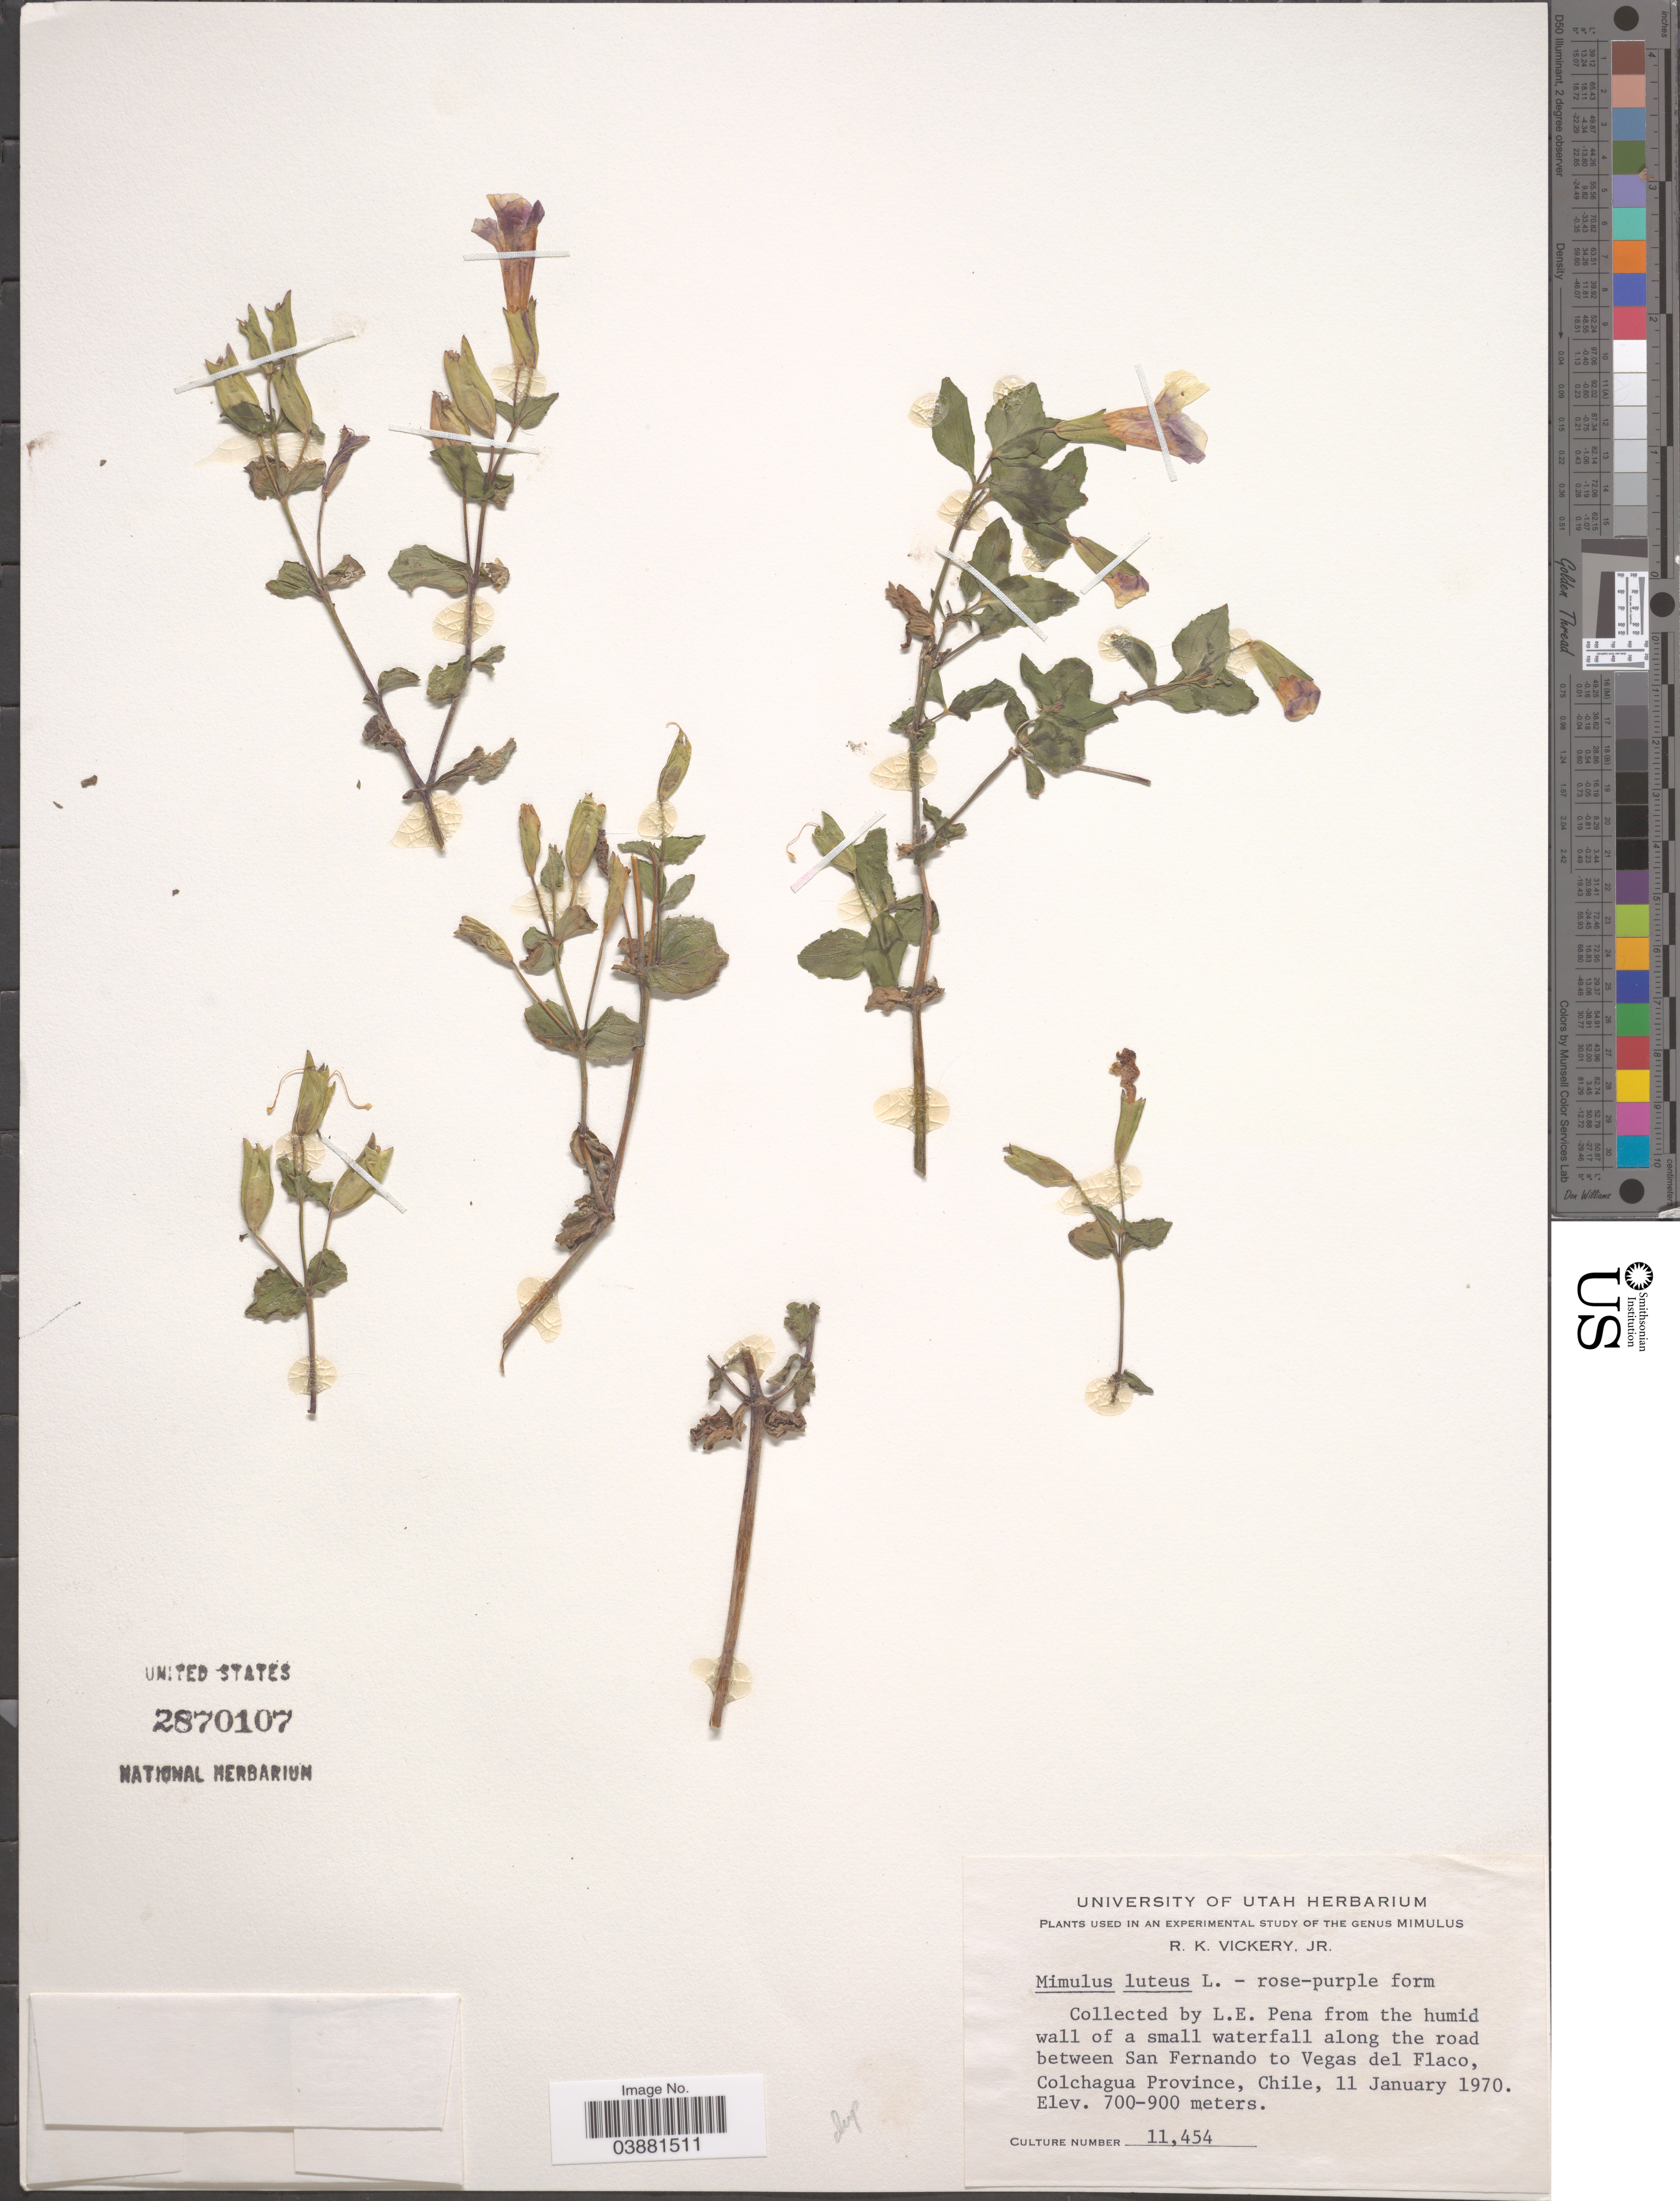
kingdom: Plantae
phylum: Tracheophyta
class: Magnoliopsida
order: Lamiales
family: Phrymaceae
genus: Mimulus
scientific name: Mimulus guttatus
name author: DC.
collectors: L. Pena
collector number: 11454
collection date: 1970-01-11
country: Chile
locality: From the humid wall of a small waterfall along the road between San Fernando to Vegas del Flaco, Colchagua Province.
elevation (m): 700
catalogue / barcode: US 2870107